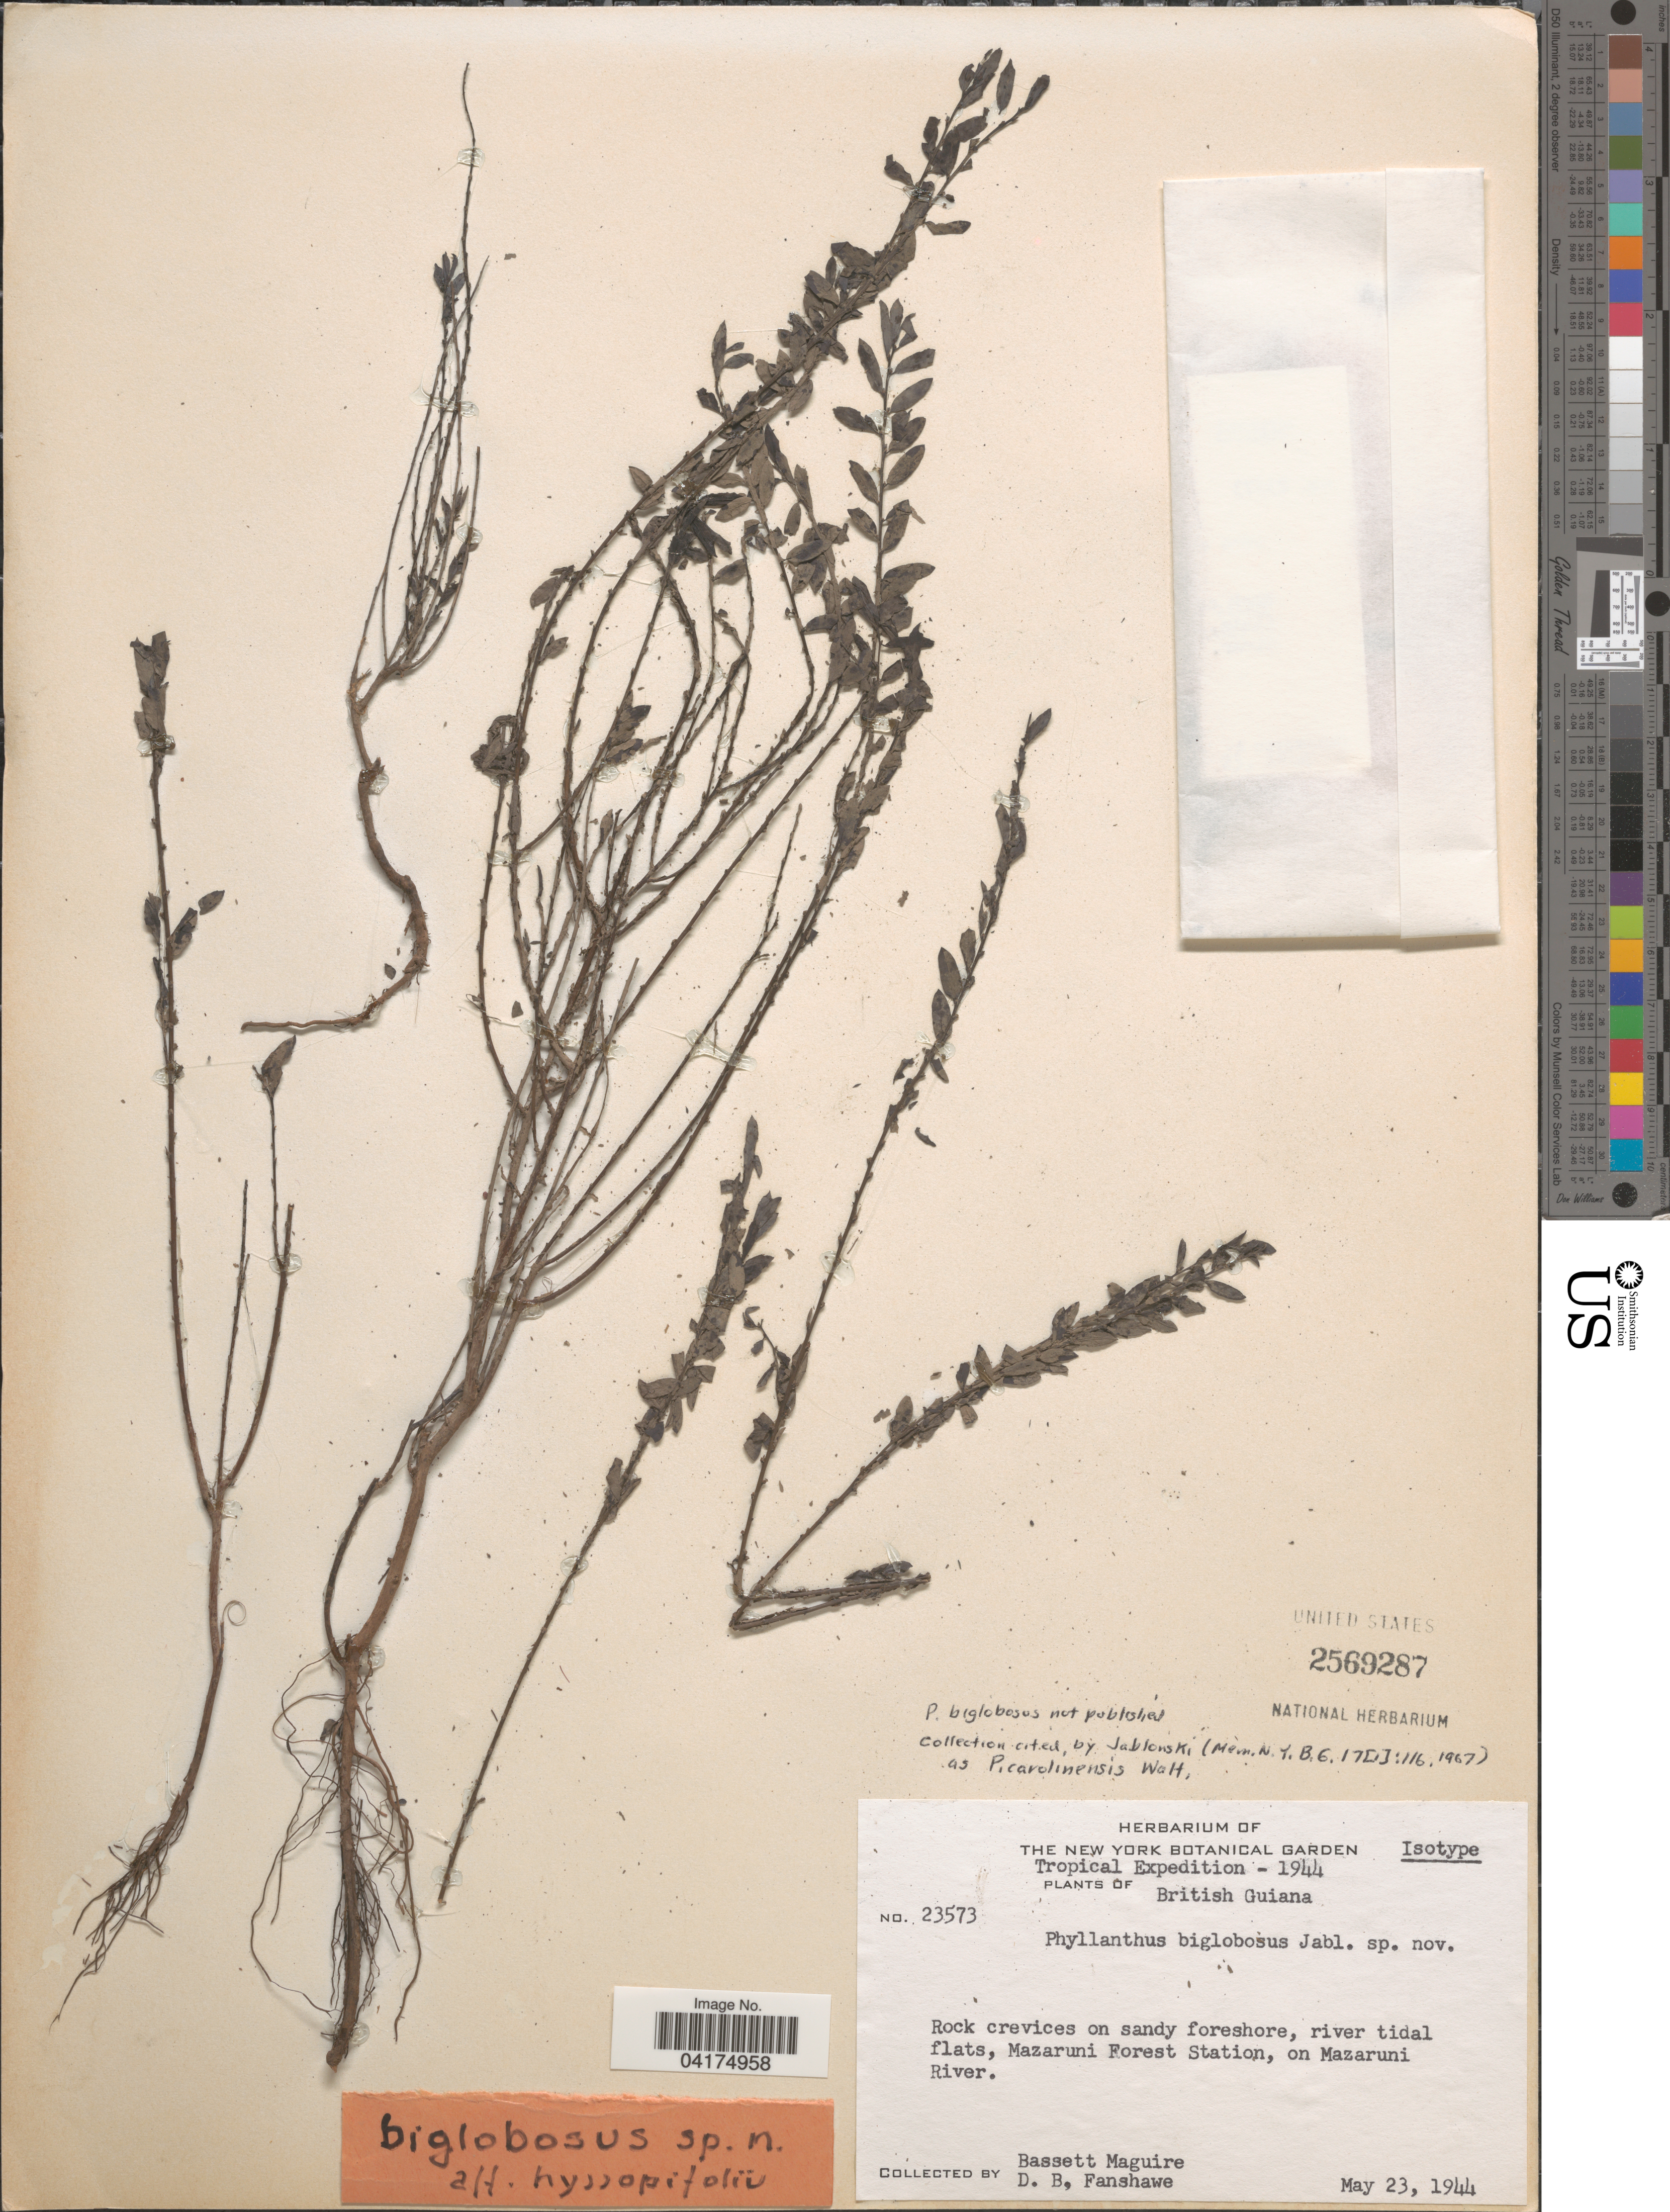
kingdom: Plantae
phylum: Tracheophyta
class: Magnoliopsida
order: Malpighiales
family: Phyllanthaceae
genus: Phyllanthus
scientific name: Phyllanthus biglobosus Jabl. sp. nov. ined.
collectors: B. Maguire & D. B. Fanshawe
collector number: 23573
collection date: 1944-05-23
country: Guyana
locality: Tropical Expedition-1944. British Guiana. Mazaruni Forest Station, on Mazaruni River.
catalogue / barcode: US 2569287